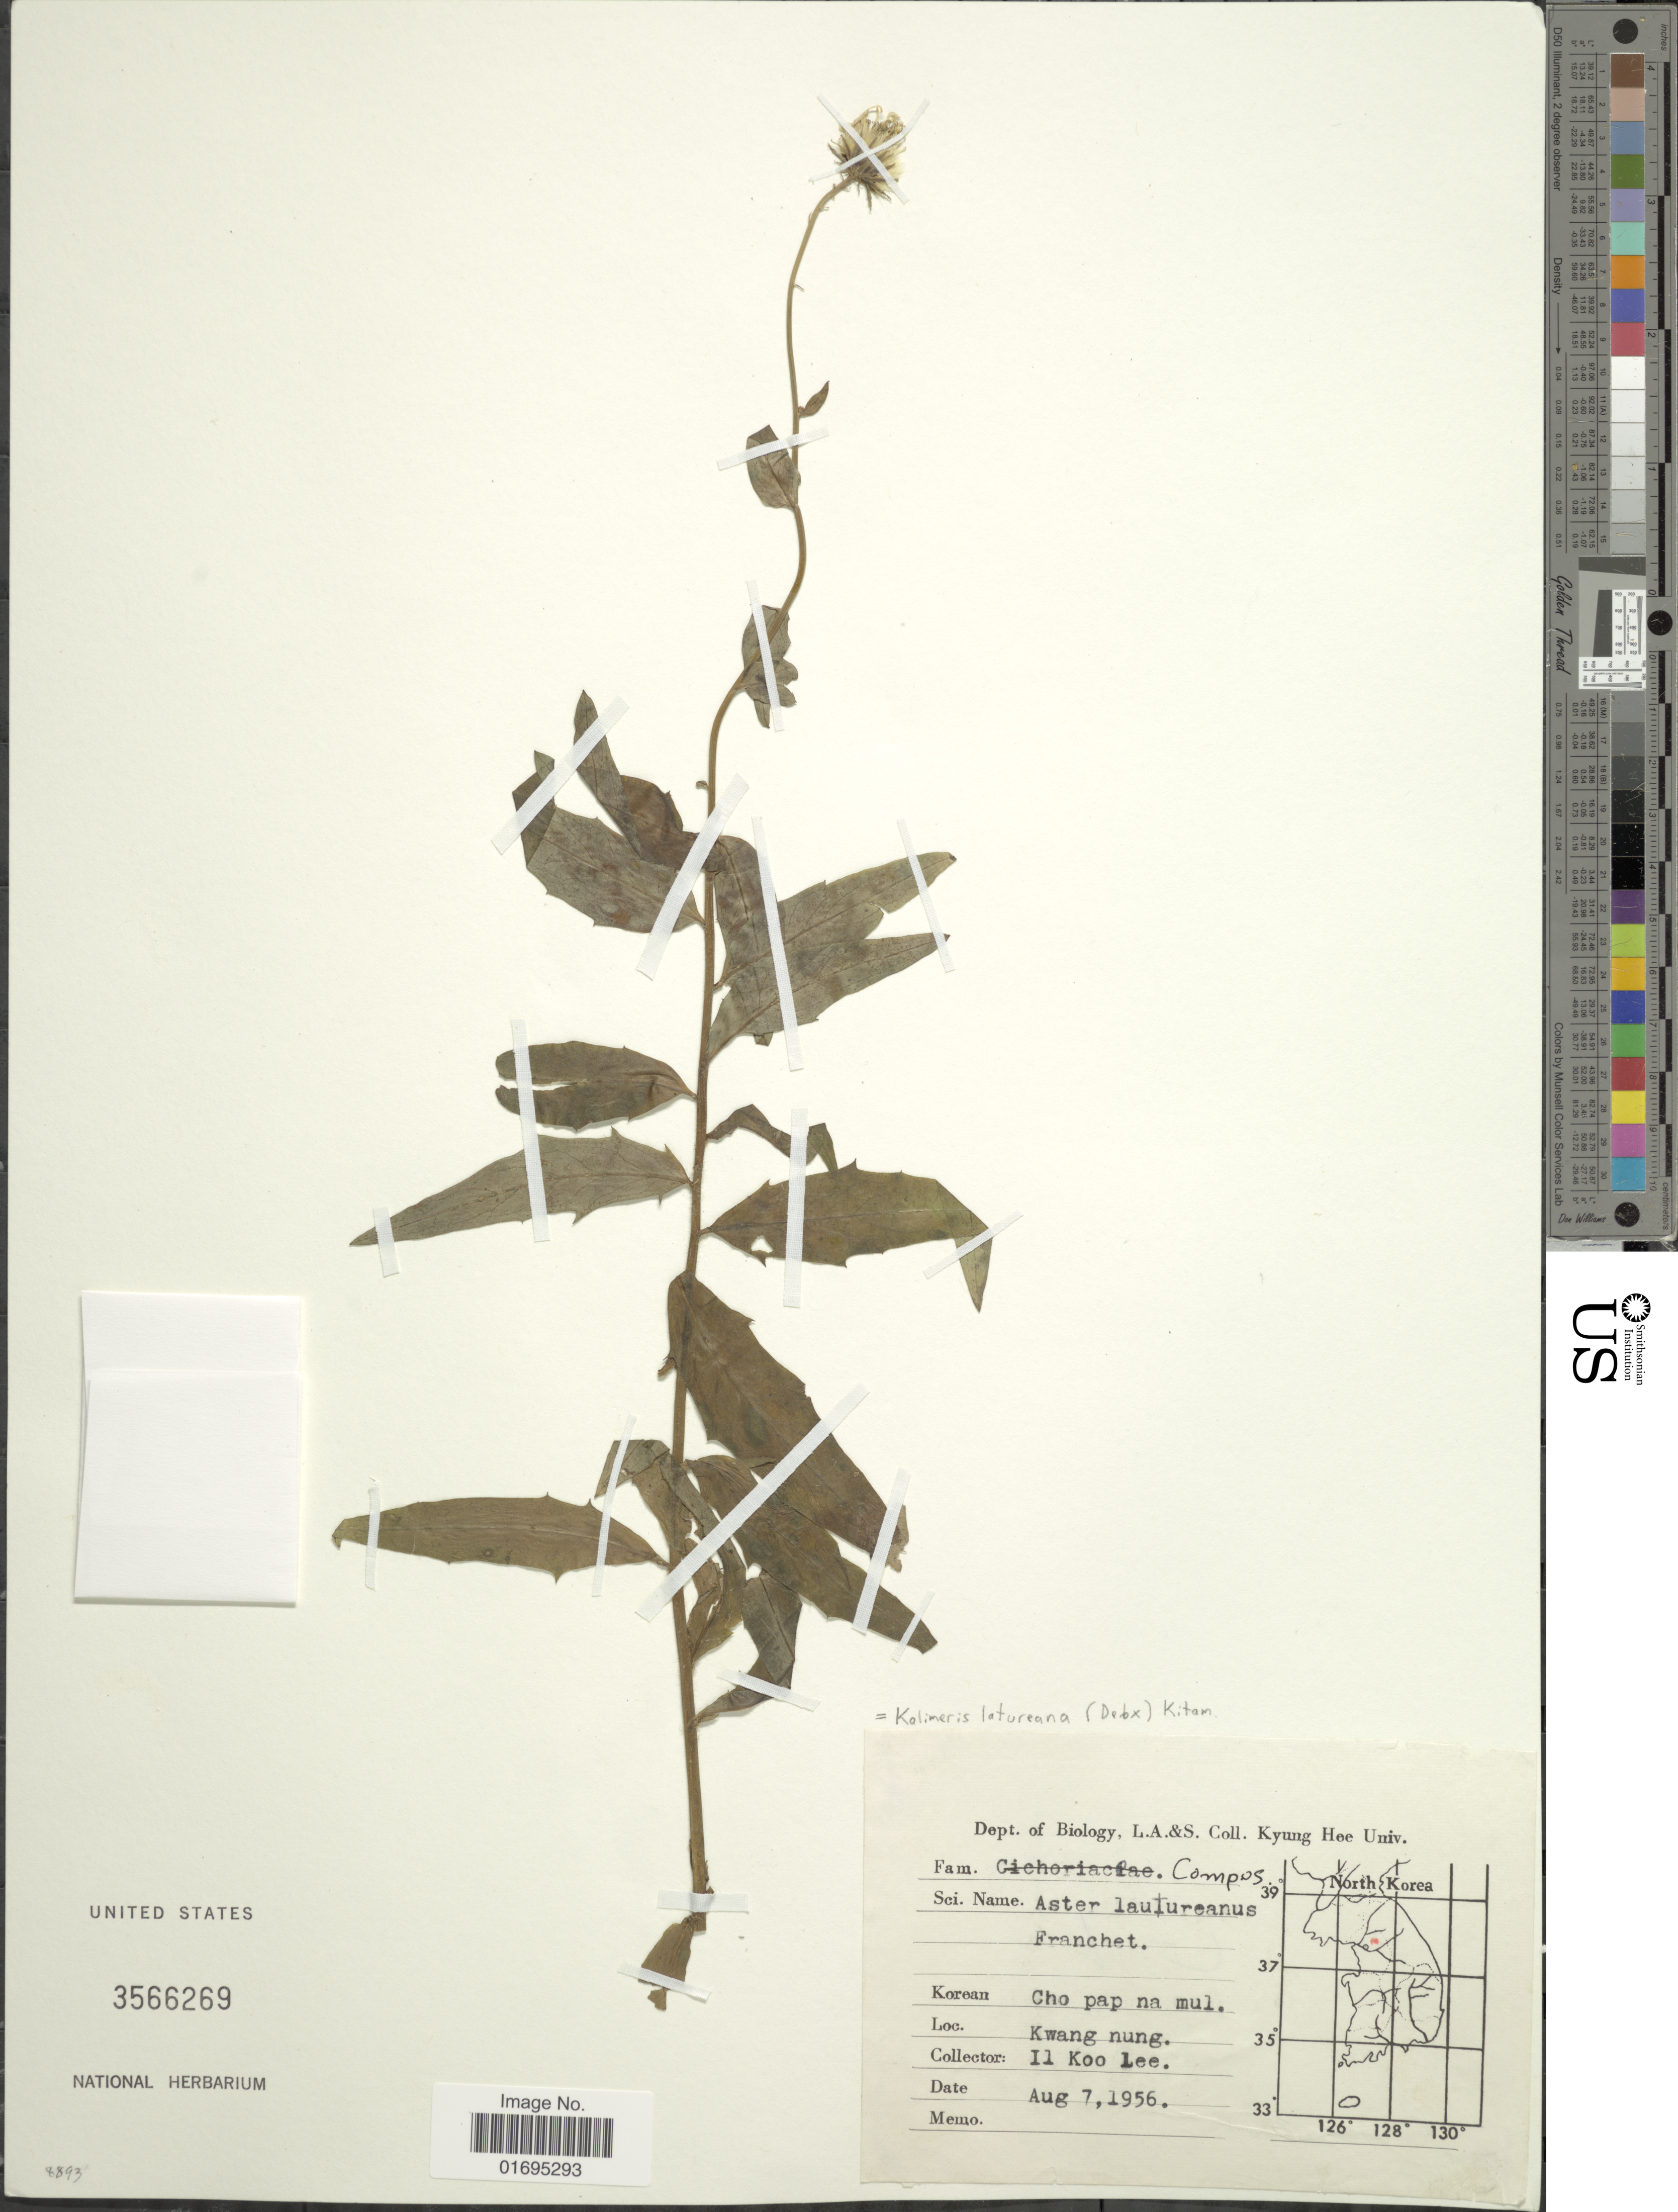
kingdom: Plantae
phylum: Tracheophyta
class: Magnoliopsida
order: Asterales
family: Asteraceae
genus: Kalimeris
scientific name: Kalimeris lautureana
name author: (Debeaux) Kitam.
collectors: I. Lee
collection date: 1956-08-07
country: South Korea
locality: Cho pap na mul, Kwang nung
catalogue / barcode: US 3566269